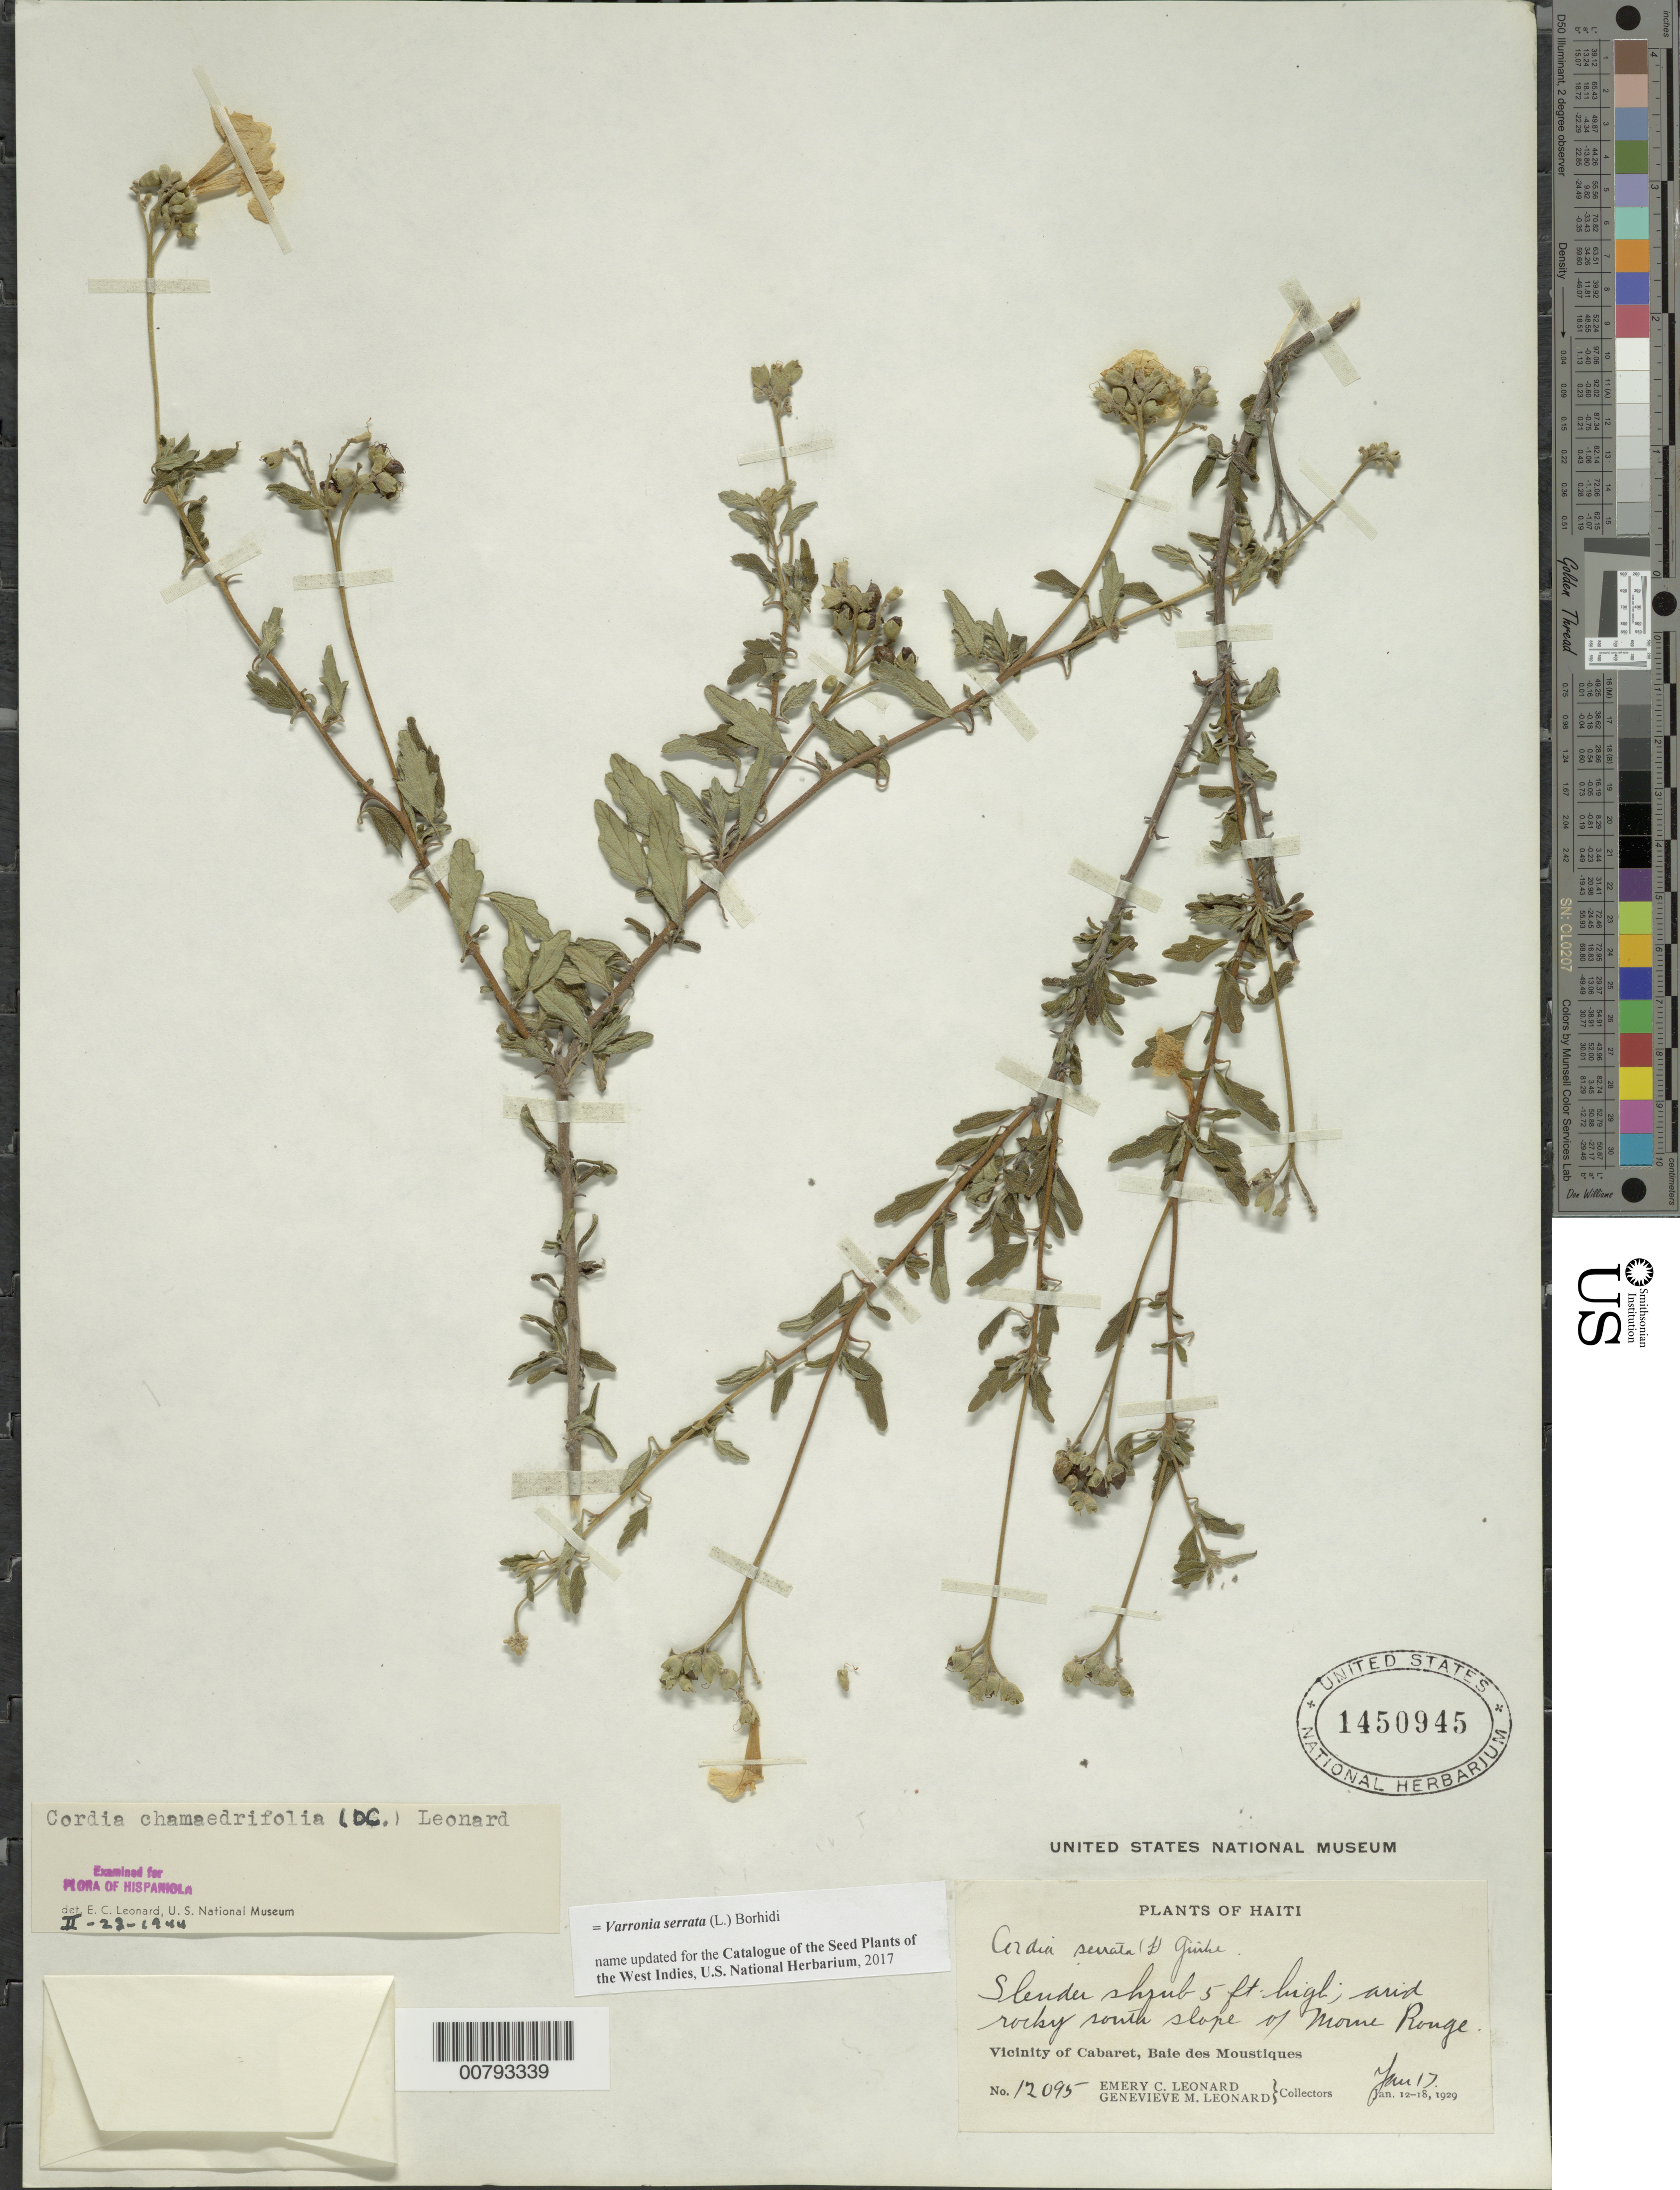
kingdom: Plantae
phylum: Tracheophyta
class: Magnoliopsida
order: Boraginales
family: Cordiaceae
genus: Varronia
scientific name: Varronia serrata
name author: (L.) Borhidi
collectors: E. C. Leonard & G. M. Leonard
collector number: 12095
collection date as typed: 17 Jan 1929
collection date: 1929-01-17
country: Haiti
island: Hispaniola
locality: Baie des Moustiques, vicinity of Cabaret, south slope of Morne Rouge.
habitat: Arid rocky slope.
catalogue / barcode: US 1450945